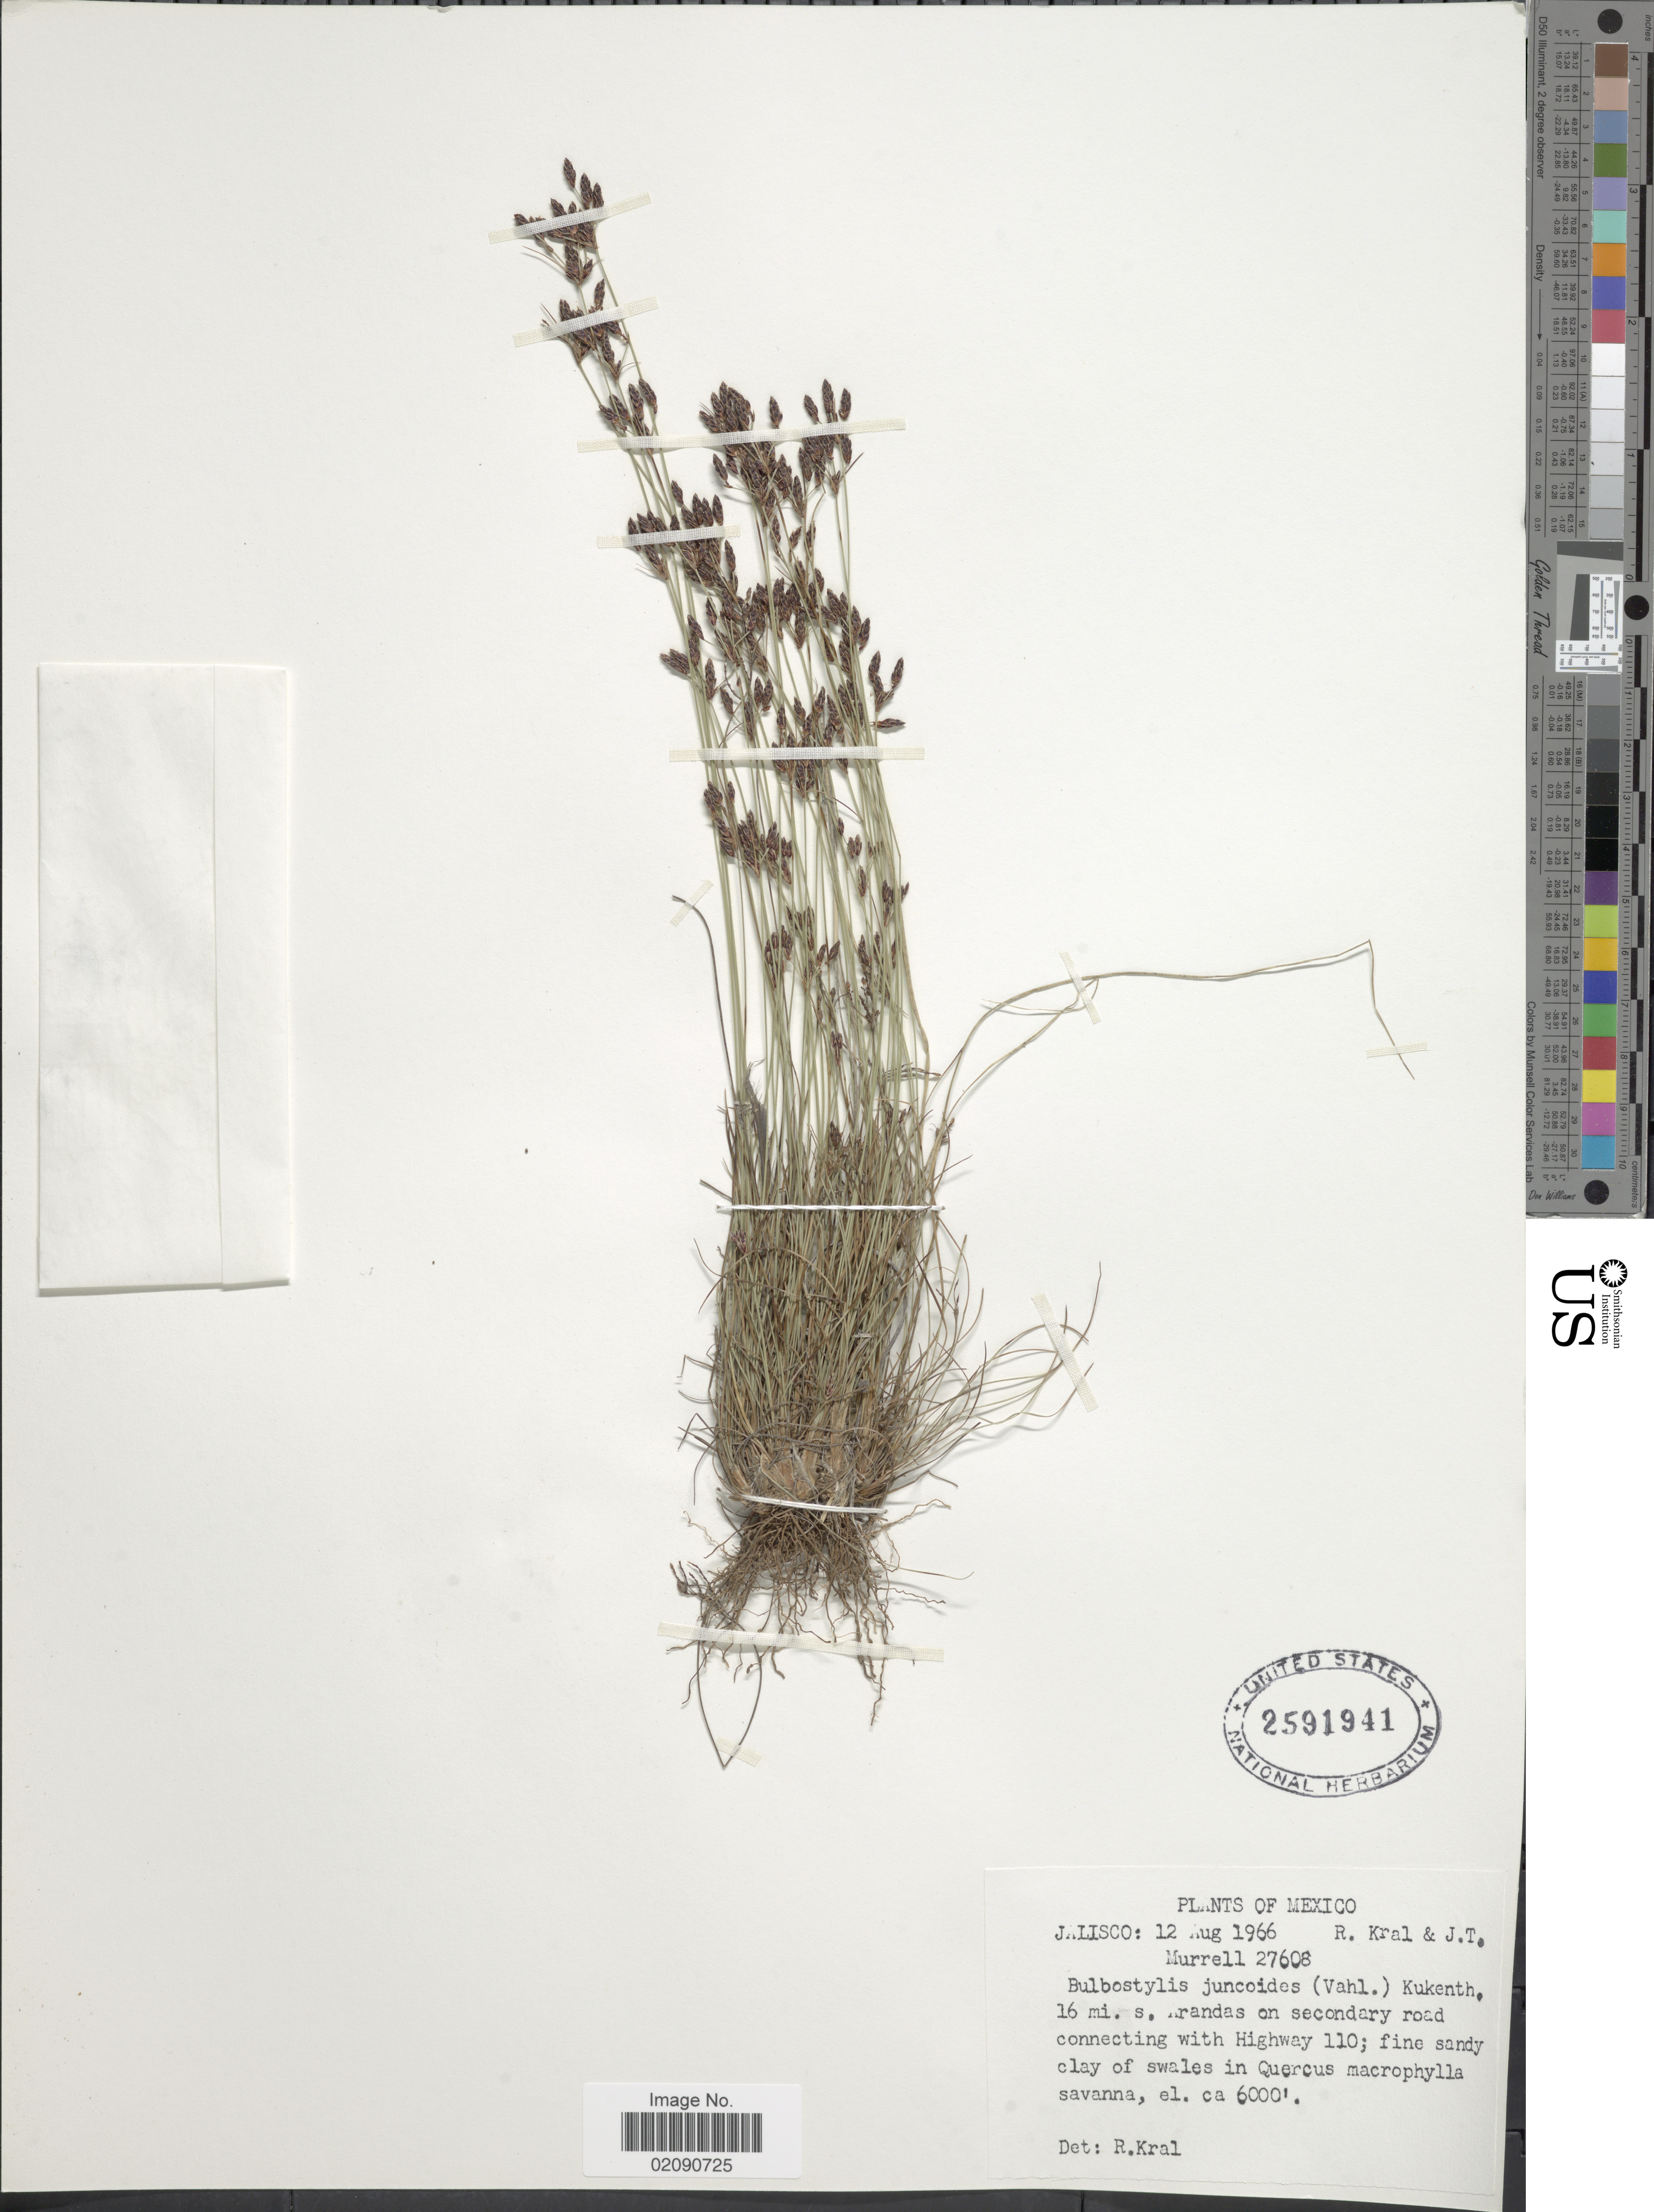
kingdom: Plantae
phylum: Tracheophyta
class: Liliopsida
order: Poales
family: Cyperaceae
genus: Bulbostylis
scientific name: Bulbostylis juncoides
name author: (Vahl) Kük. ex Herter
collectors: R. Kral & J. Murrell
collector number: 27608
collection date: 1966-08-12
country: Mexico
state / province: Jalisco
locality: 16 mi. s. Arandas on secondary road connecting with Highway 110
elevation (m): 1829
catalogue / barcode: US 2591941